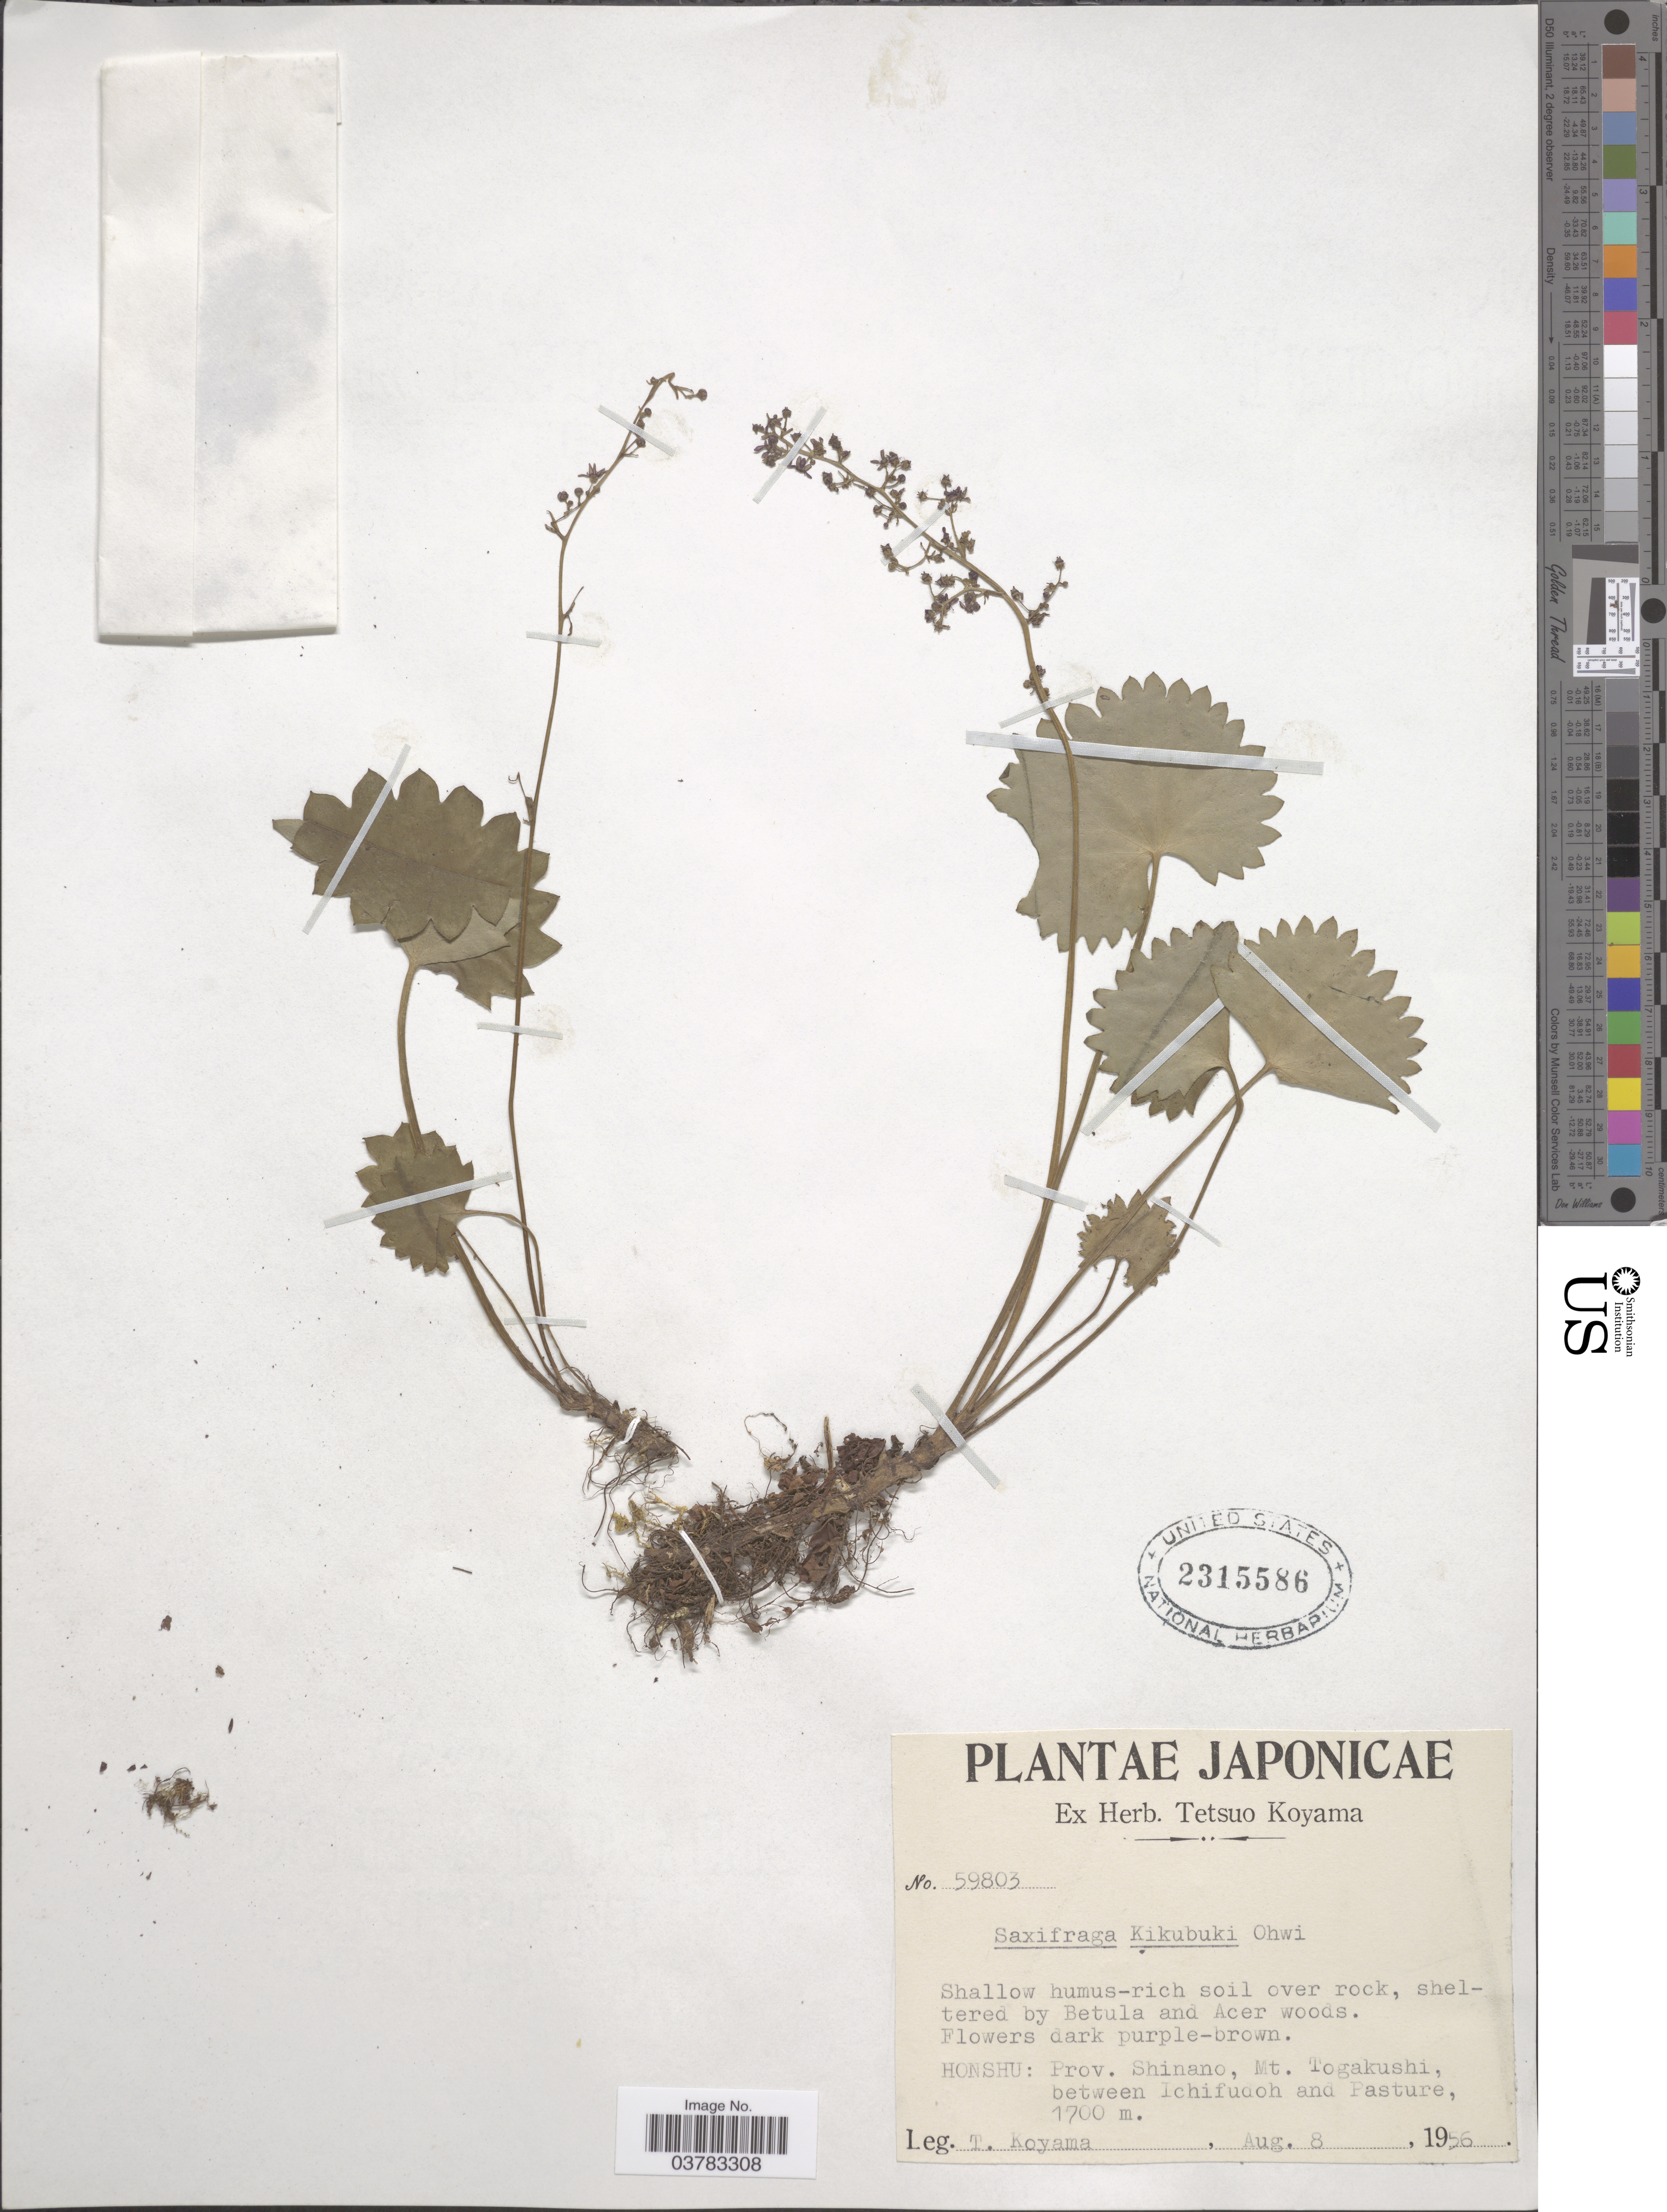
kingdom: Plantae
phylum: Tracheophyta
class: Magnoliopsida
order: Saxifragales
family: Saxifragaceae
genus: Micranthes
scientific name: Micranthes kikubuki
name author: (Ohwi) Tkach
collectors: T. Koyama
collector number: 59803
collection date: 1956-08-08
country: Japan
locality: Honshu: Prov. Shinano, Mt. Togakushi, between Ichifudoh and Pasture.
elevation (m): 1700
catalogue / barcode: US 2315586